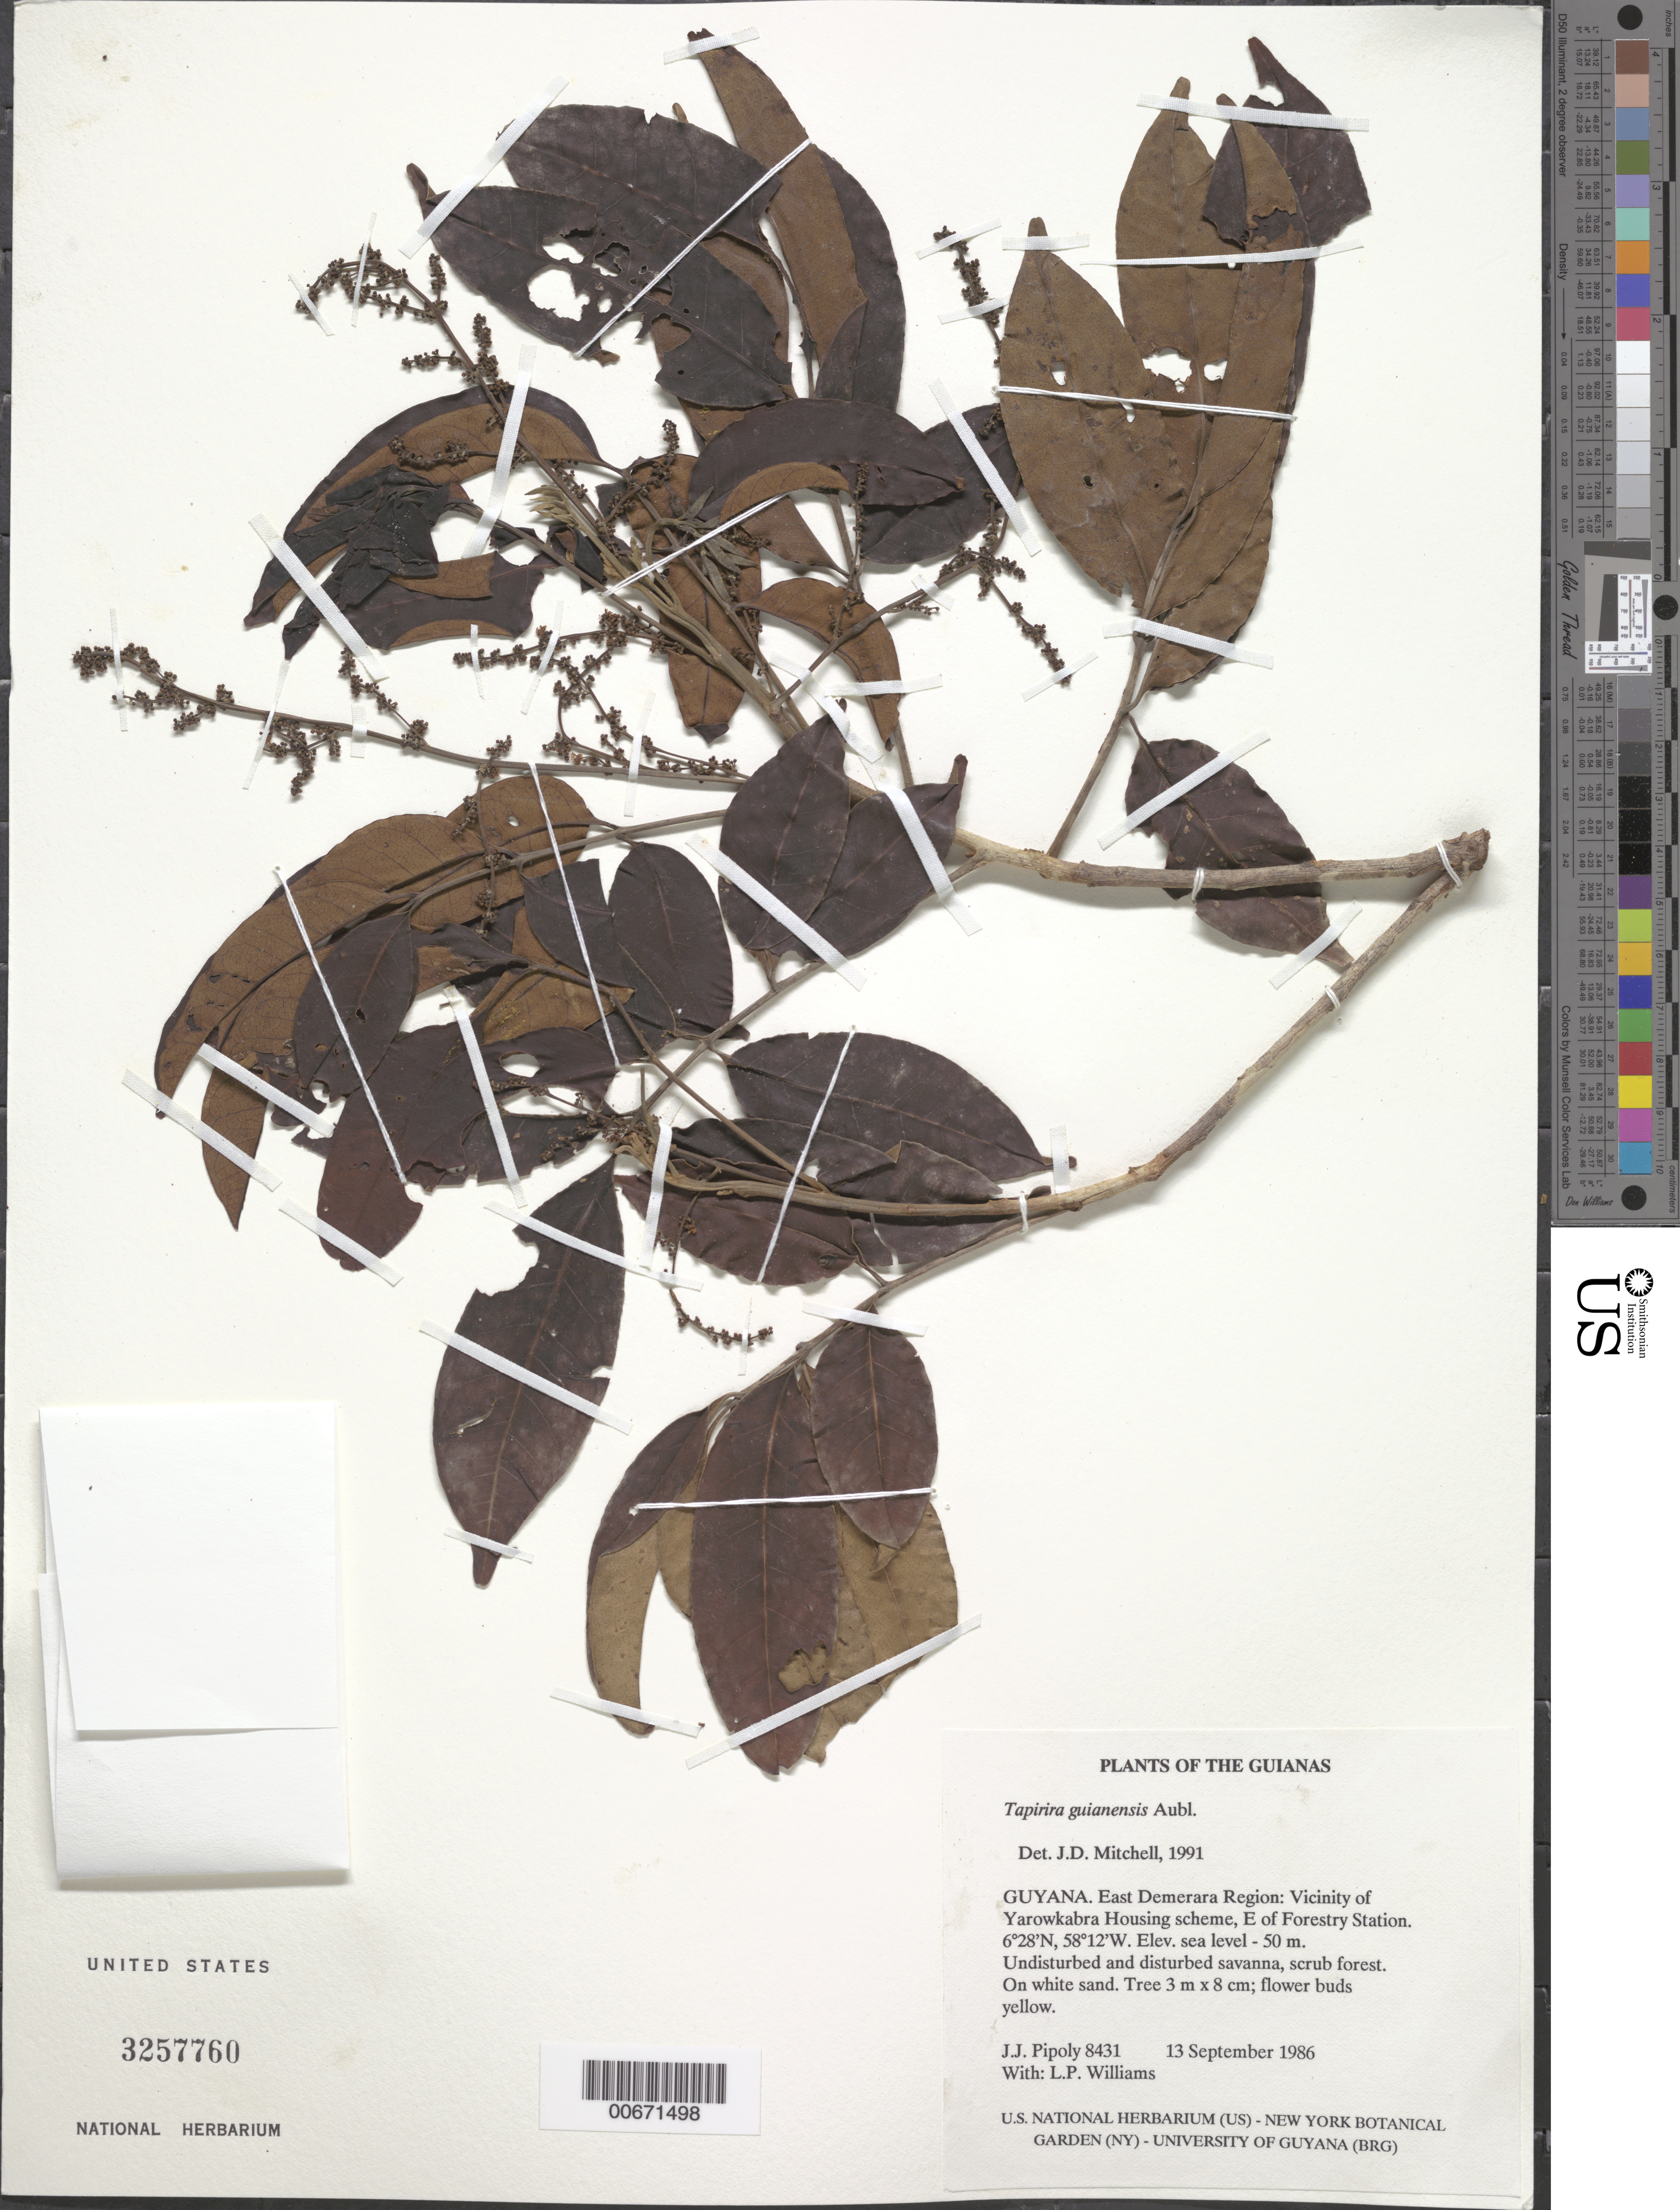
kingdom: Plantae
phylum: Tracheophyta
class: Magnoliopsida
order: Sapindales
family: Anacardiaceae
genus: Tapirira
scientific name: Tapirira guianensis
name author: Aubl.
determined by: Mitchell, John D.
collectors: J. J. Pipoly & L. P. Williams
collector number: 8431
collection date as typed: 13 September 1986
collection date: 1986-09-13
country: Guyana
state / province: Demerara-Mahaica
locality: Vicinity of Yarowkabra Housing scheme, E of Forestry Station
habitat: Undisturbed and disturbed savanna, scrub forest. On white sand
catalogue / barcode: US 3257760